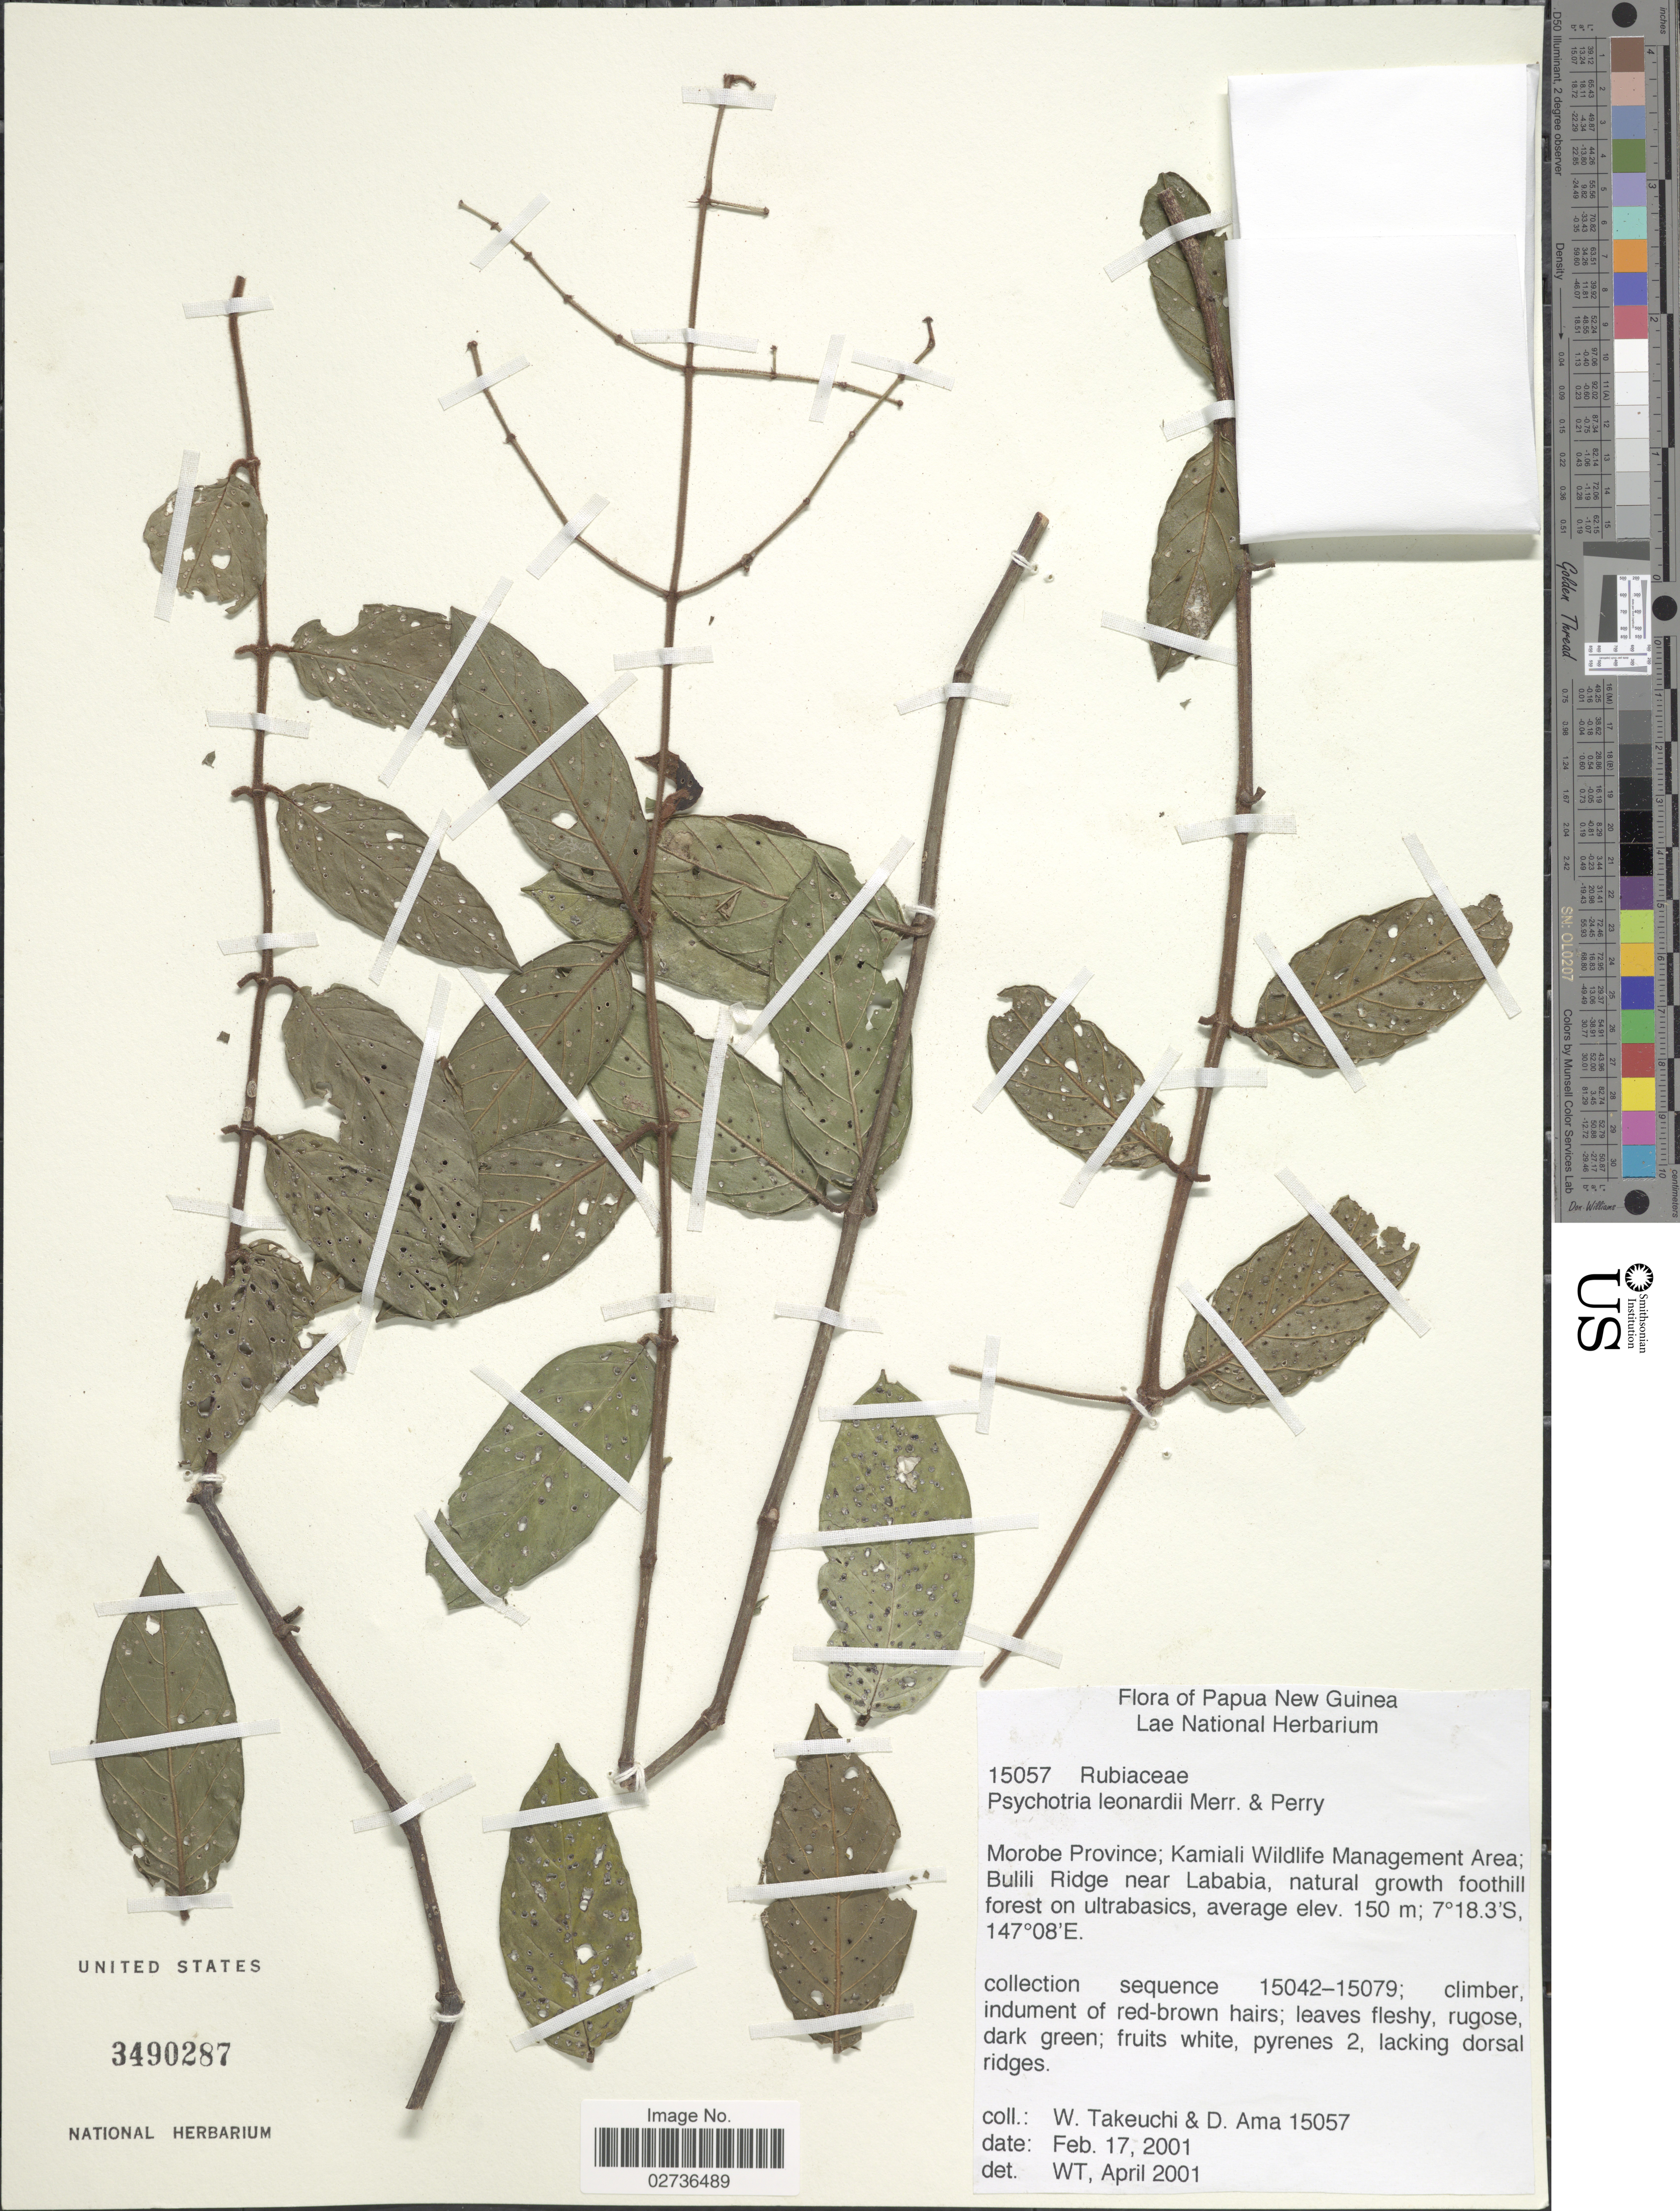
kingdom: Plantae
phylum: Tracheophyta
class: Magnoliopsida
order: Gentianales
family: Rubiaceae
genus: Psychotria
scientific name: Psychotria leonardii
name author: Merr. & L.M. Perry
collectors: W. Takeuchi & D. Ama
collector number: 15057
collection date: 2001-02-17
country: Papua New Guinea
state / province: Morobe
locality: Morobe Province, Kamiali Wildlife Management Area, Bulili Ridge near Lababia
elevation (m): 150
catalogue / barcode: US 3490287